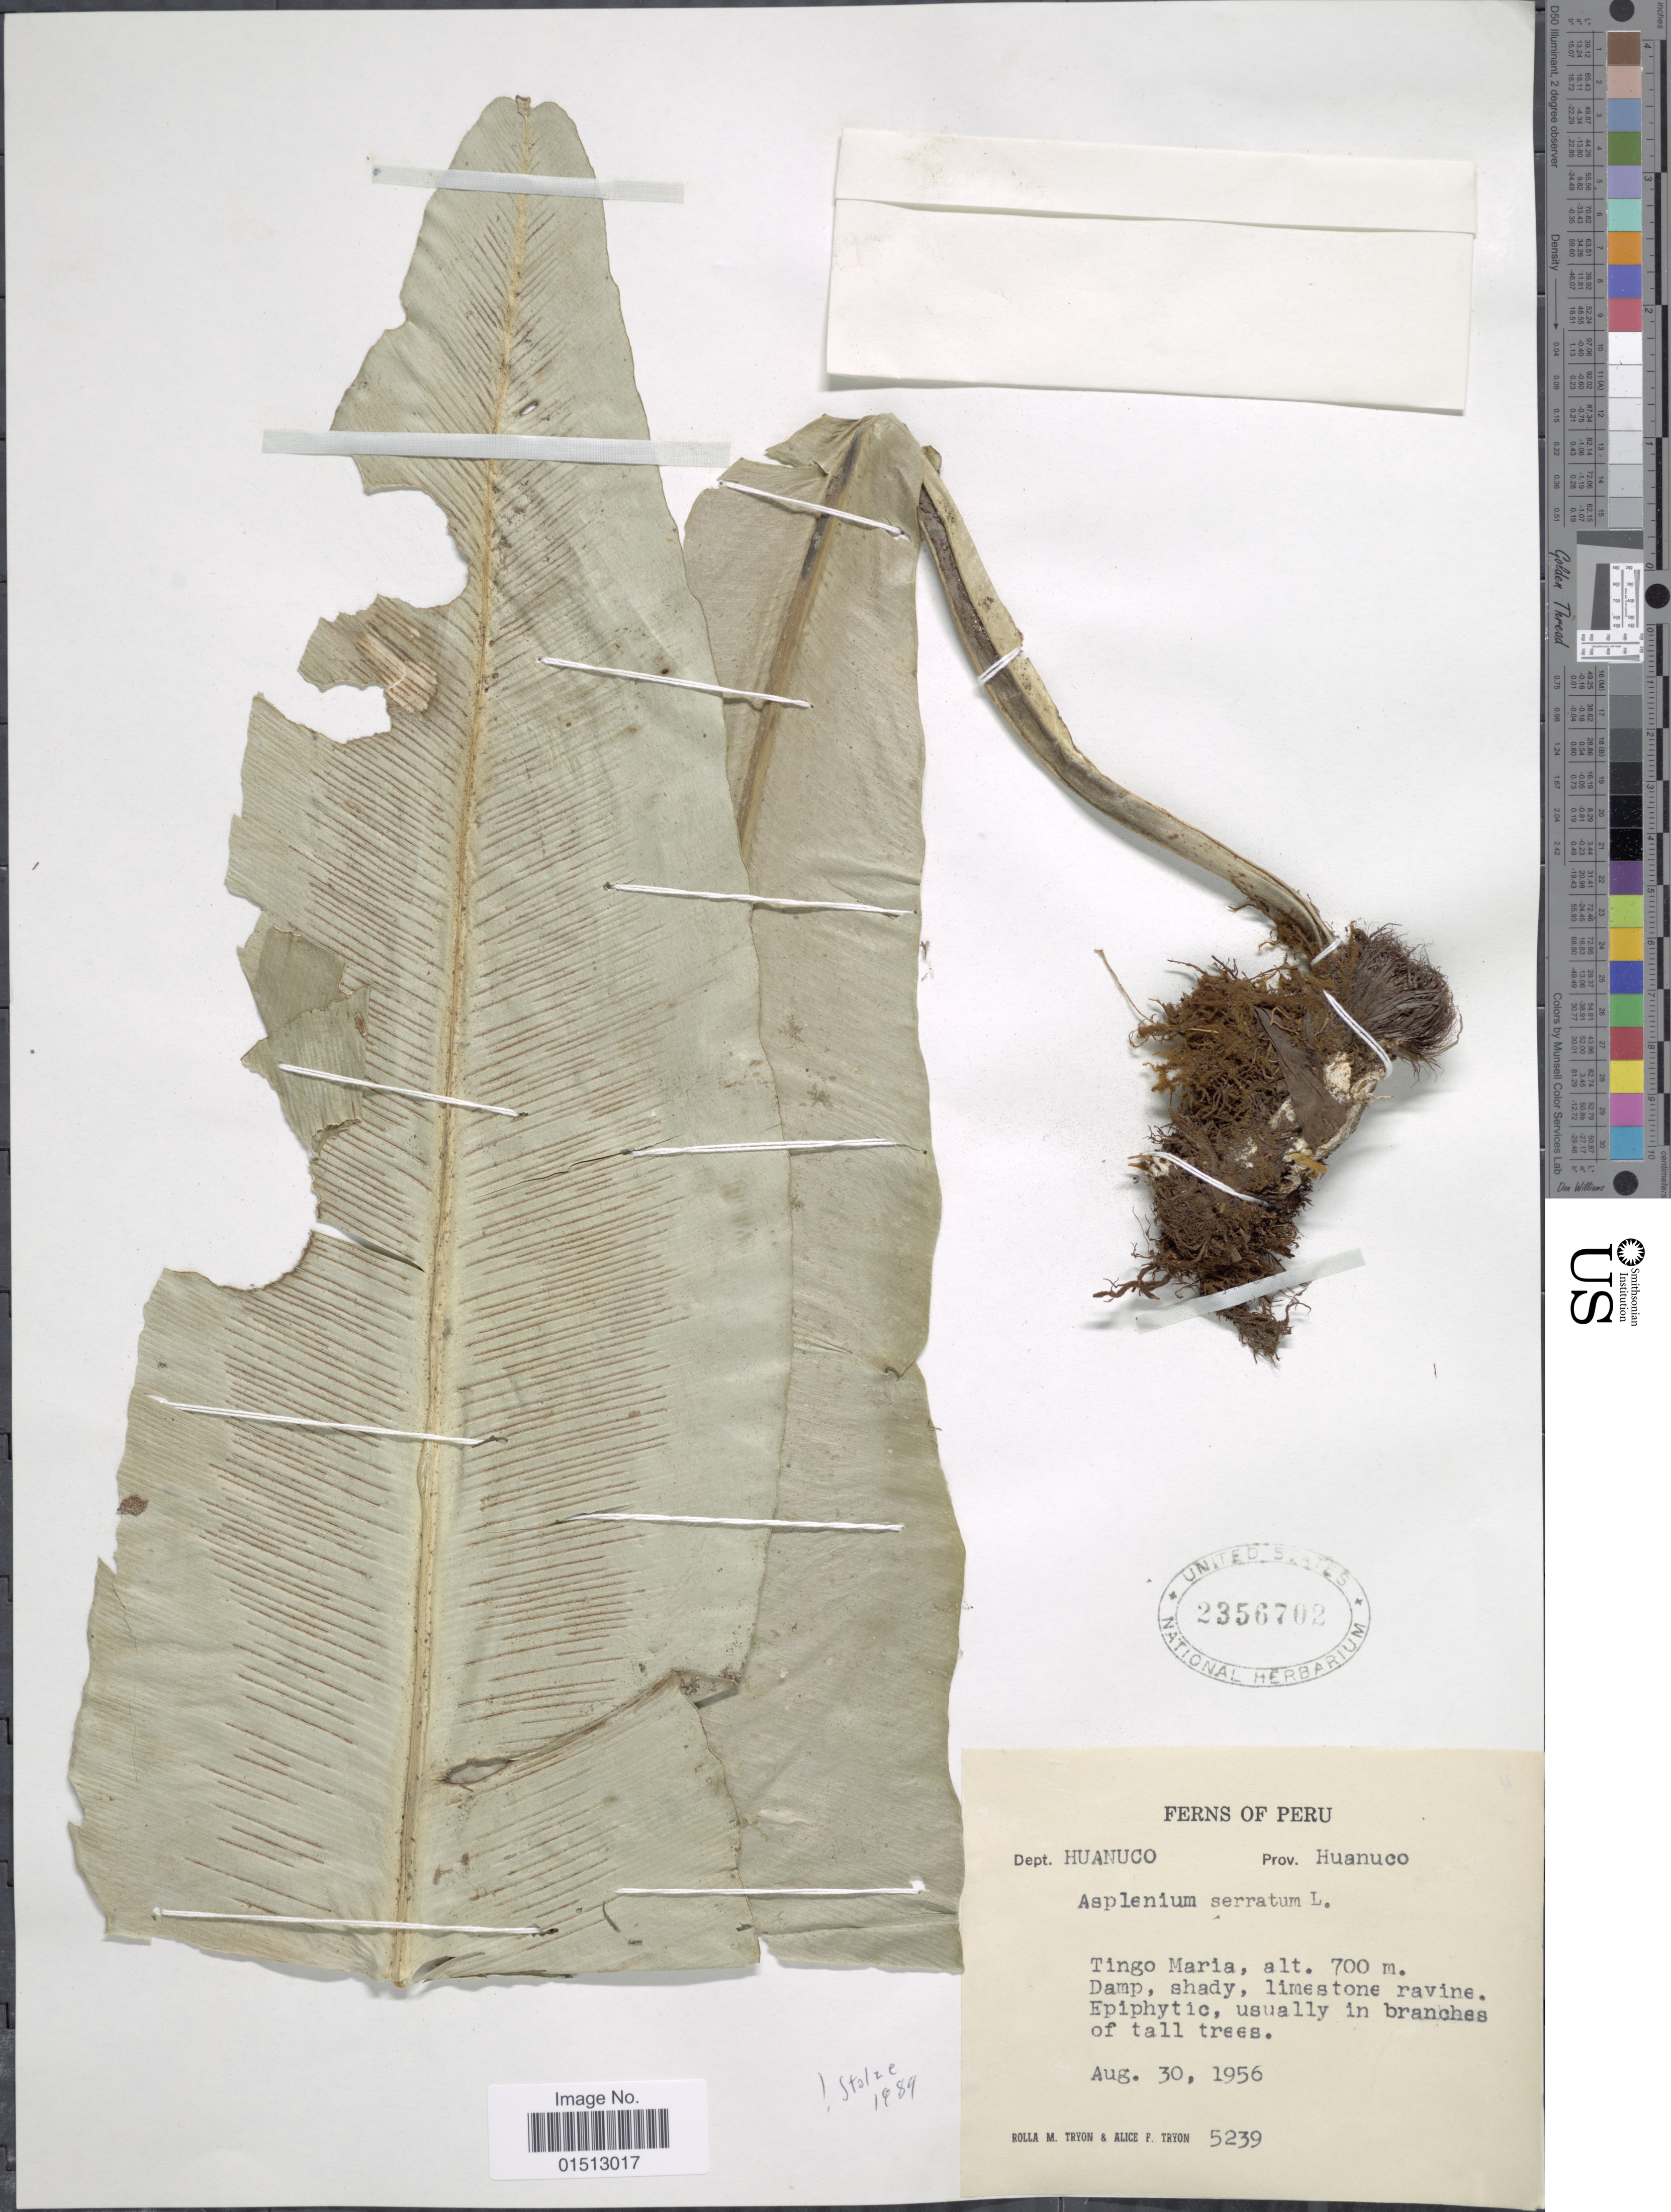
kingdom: Plantae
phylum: Tracheophyta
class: Polypodiopsida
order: Polypodiales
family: Aspleniaceae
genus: Asplenium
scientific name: Asplenium serratum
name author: L.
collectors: R. M. Tryon & A. F. Tryon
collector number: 5239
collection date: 1956-08-30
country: Peru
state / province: Huánuco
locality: Peru, Prov. Huanuco, Dep. Huanuco, Prov. Huanuco. Tingo Maria,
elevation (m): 700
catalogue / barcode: US 2356702